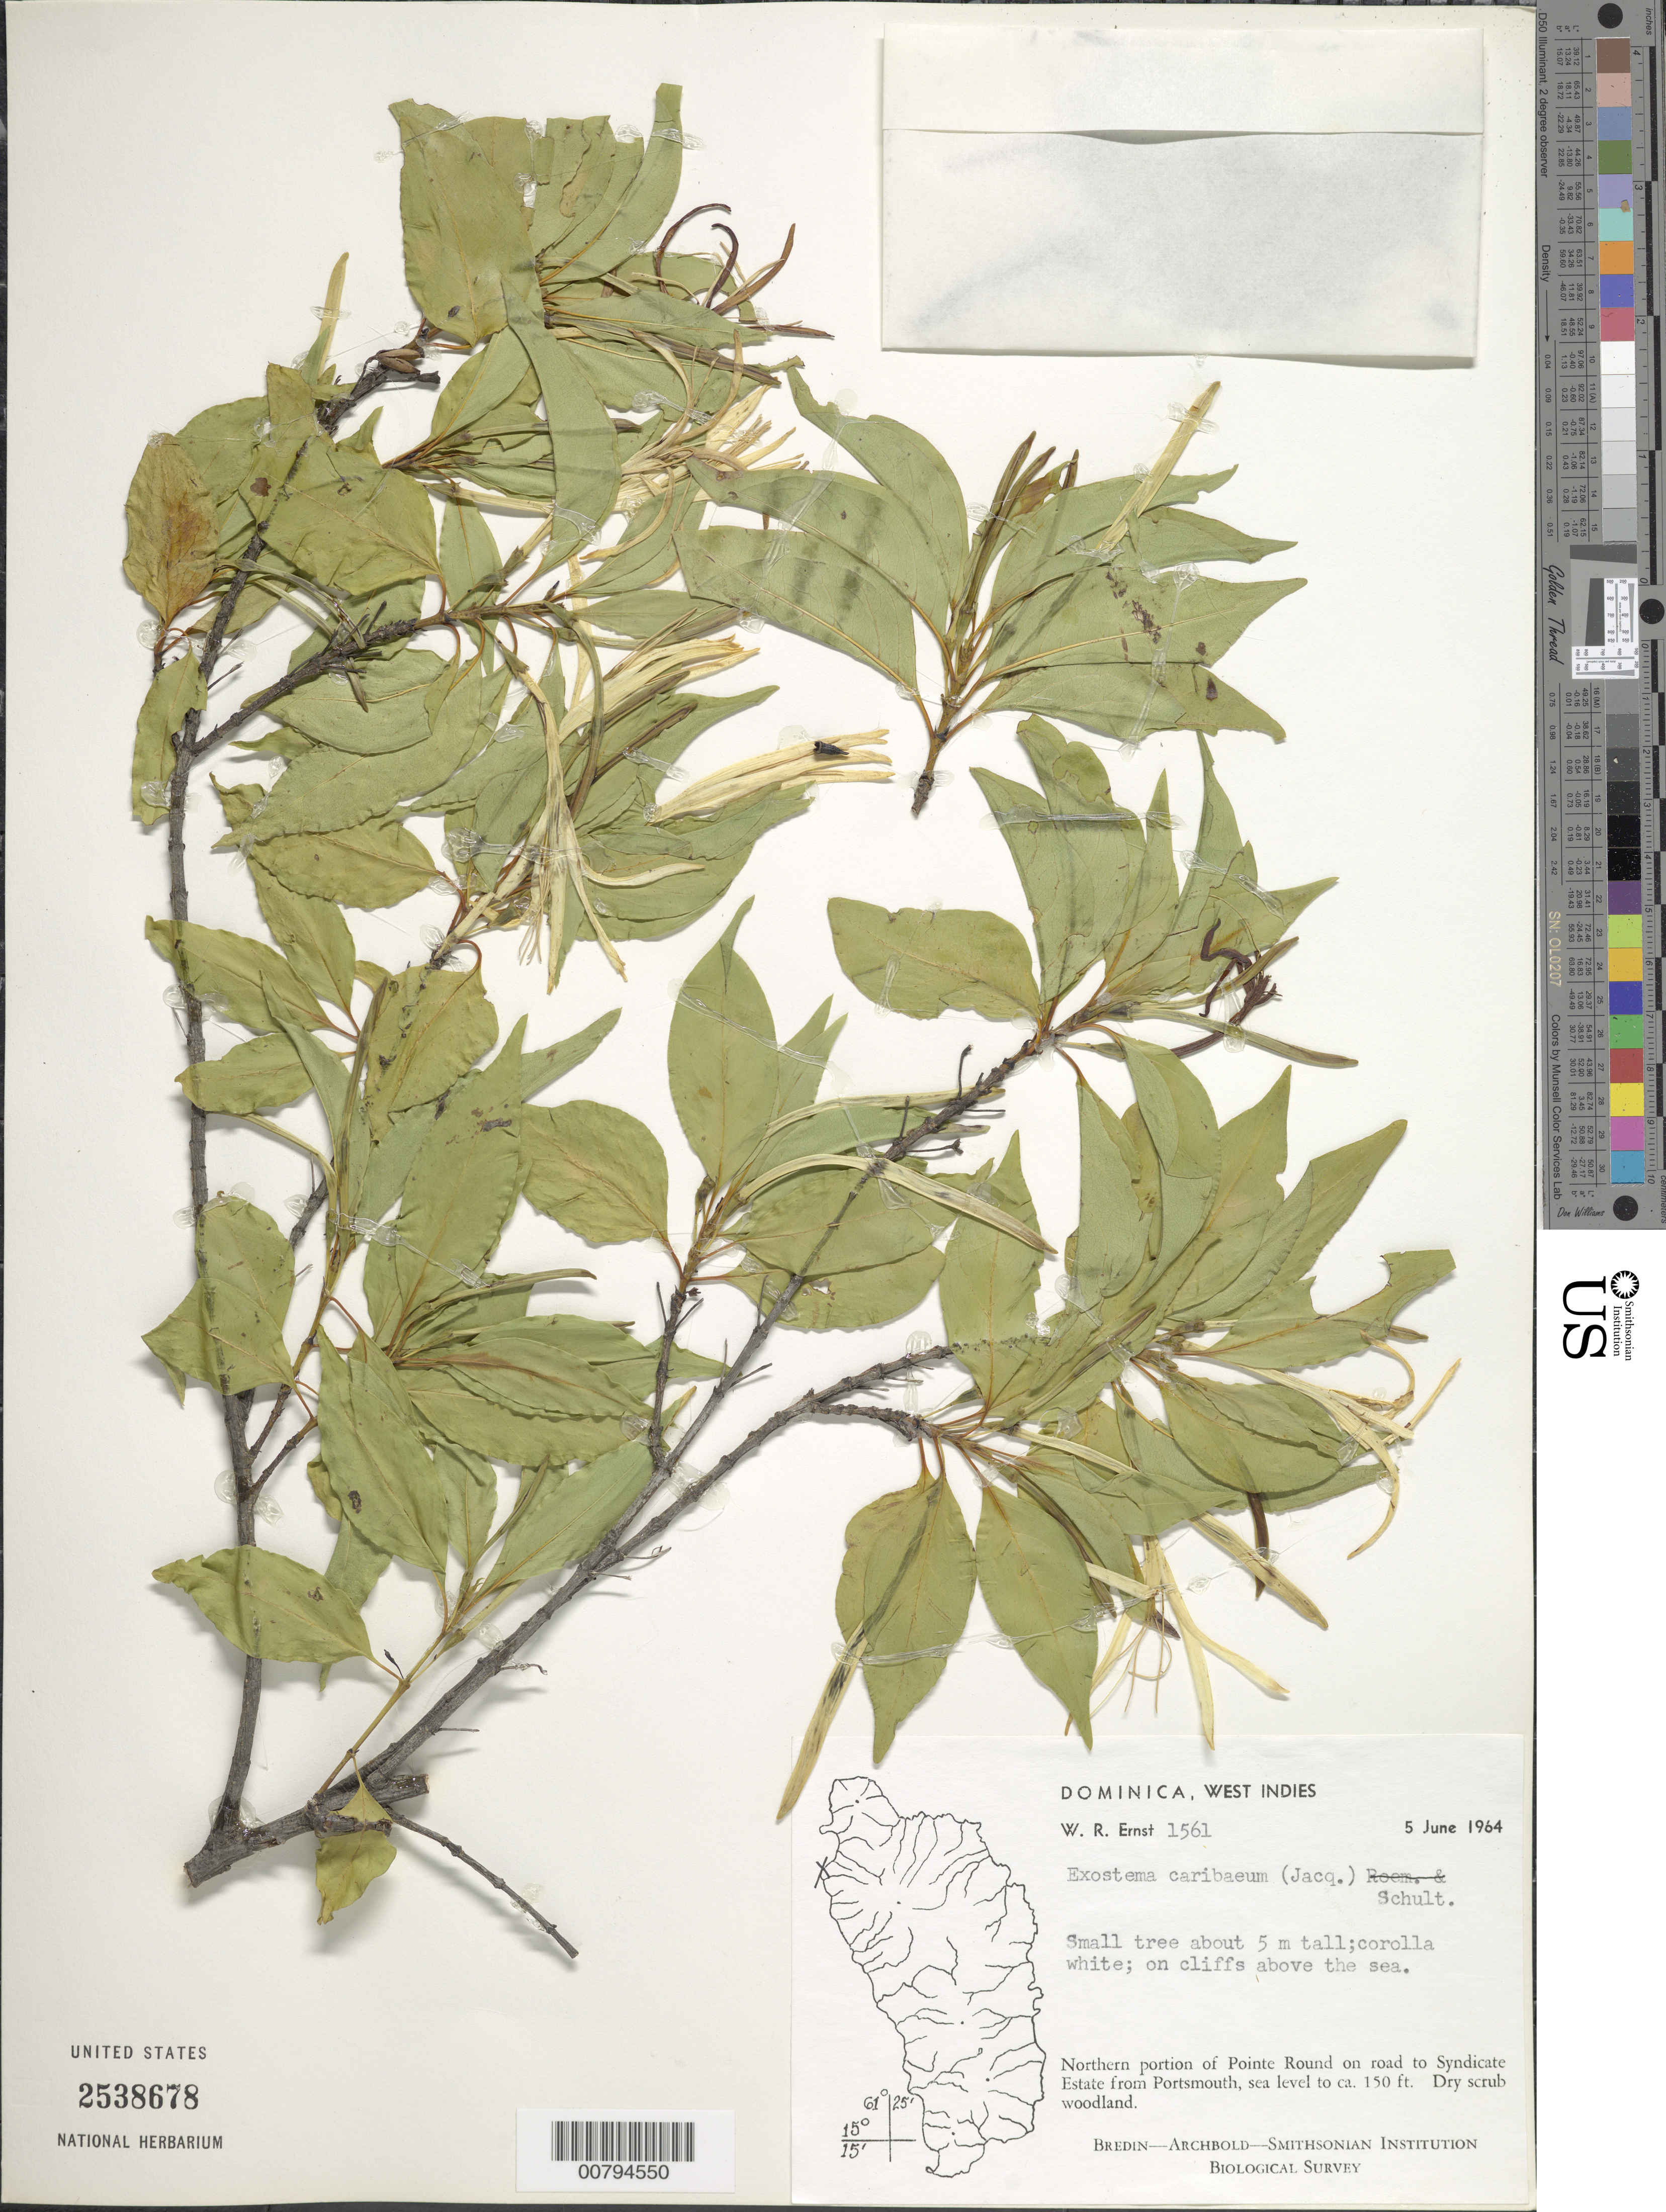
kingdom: Plantae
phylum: Tracheophyta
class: Magnoliopsida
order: Gentianales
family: Rubiaceae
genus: Exostema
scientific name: Exostema caribaeum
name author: (Jacq.) Roem. & Schult.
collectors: W. R. Ernst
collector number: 1561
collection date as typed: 05 Jun 1964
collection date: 1964-06-05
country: Dominica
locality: Northern portion of Pointe Round on road to Syndicate Estate from Portsmouth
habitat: On cliffs above sea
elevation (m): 0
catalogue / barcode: US 2538678